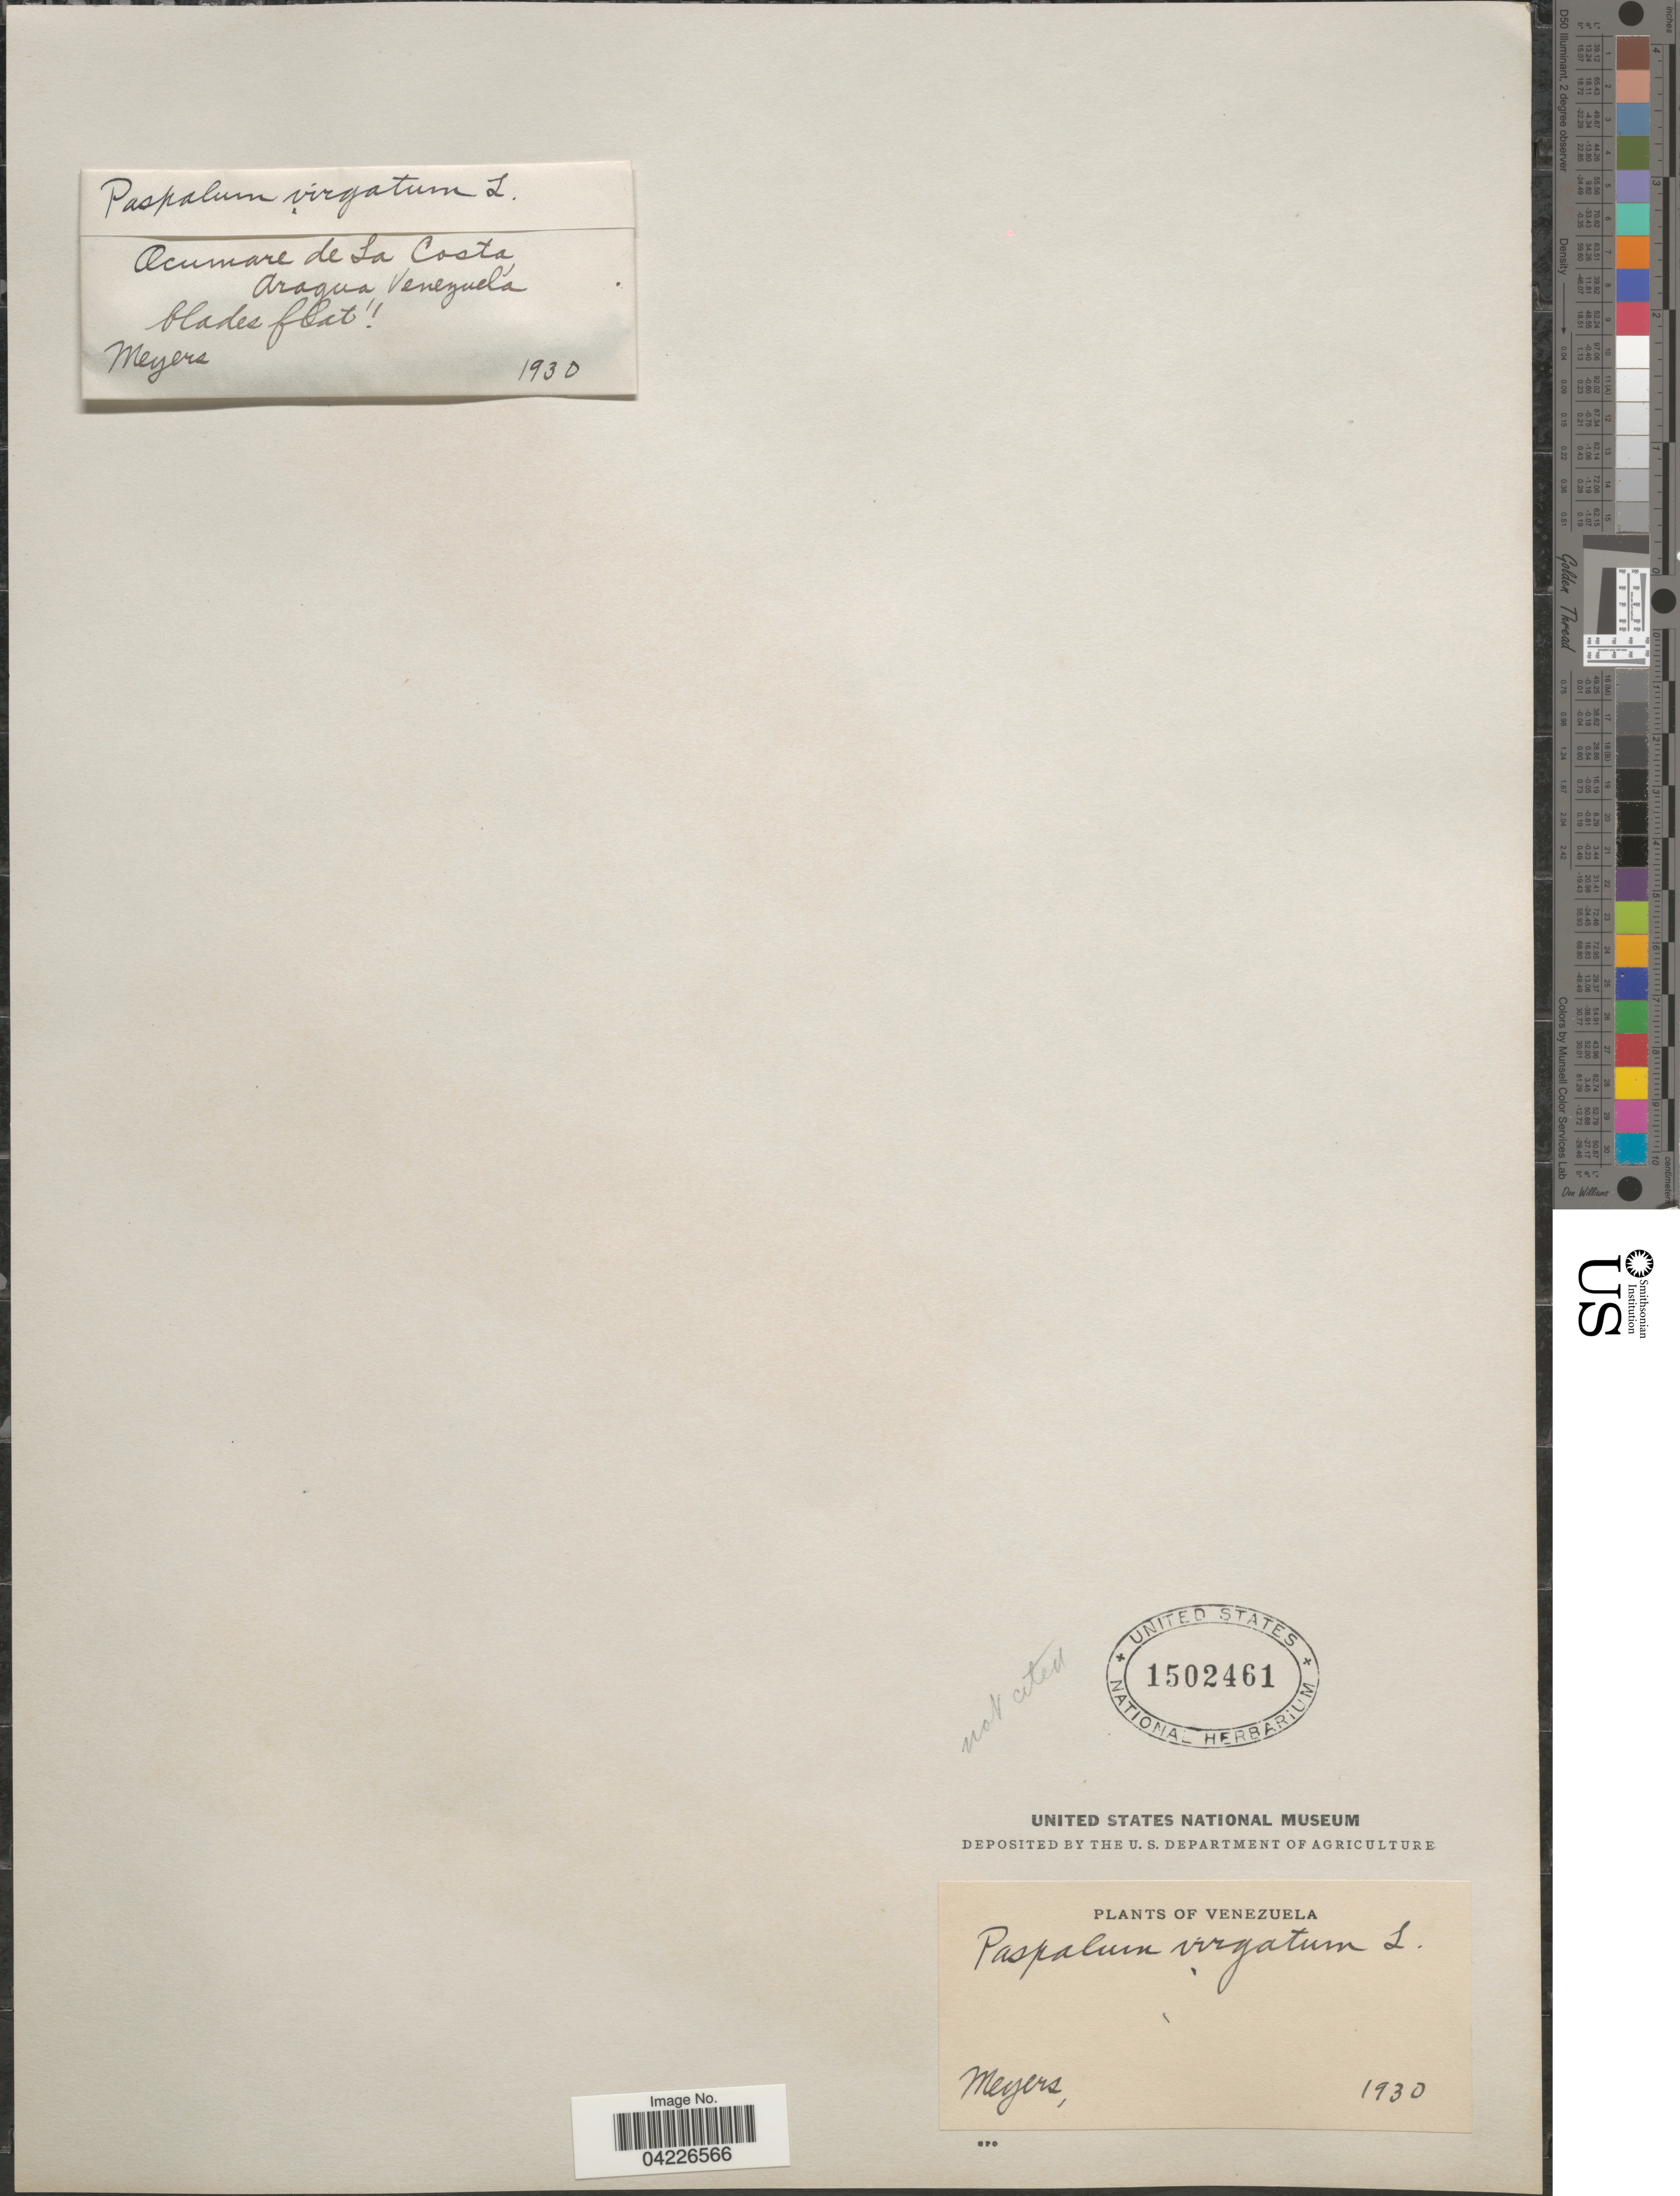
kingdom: Plantae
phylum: Tracheophyta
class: Liliopsida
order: Poales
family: Poaceae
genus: Paspalum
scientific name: Paspalum virgatum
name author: L.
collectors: Meyers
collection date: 1930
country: Venezuela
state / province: Aragua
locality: Ocumare de La Costa.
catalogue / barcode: US 1502461